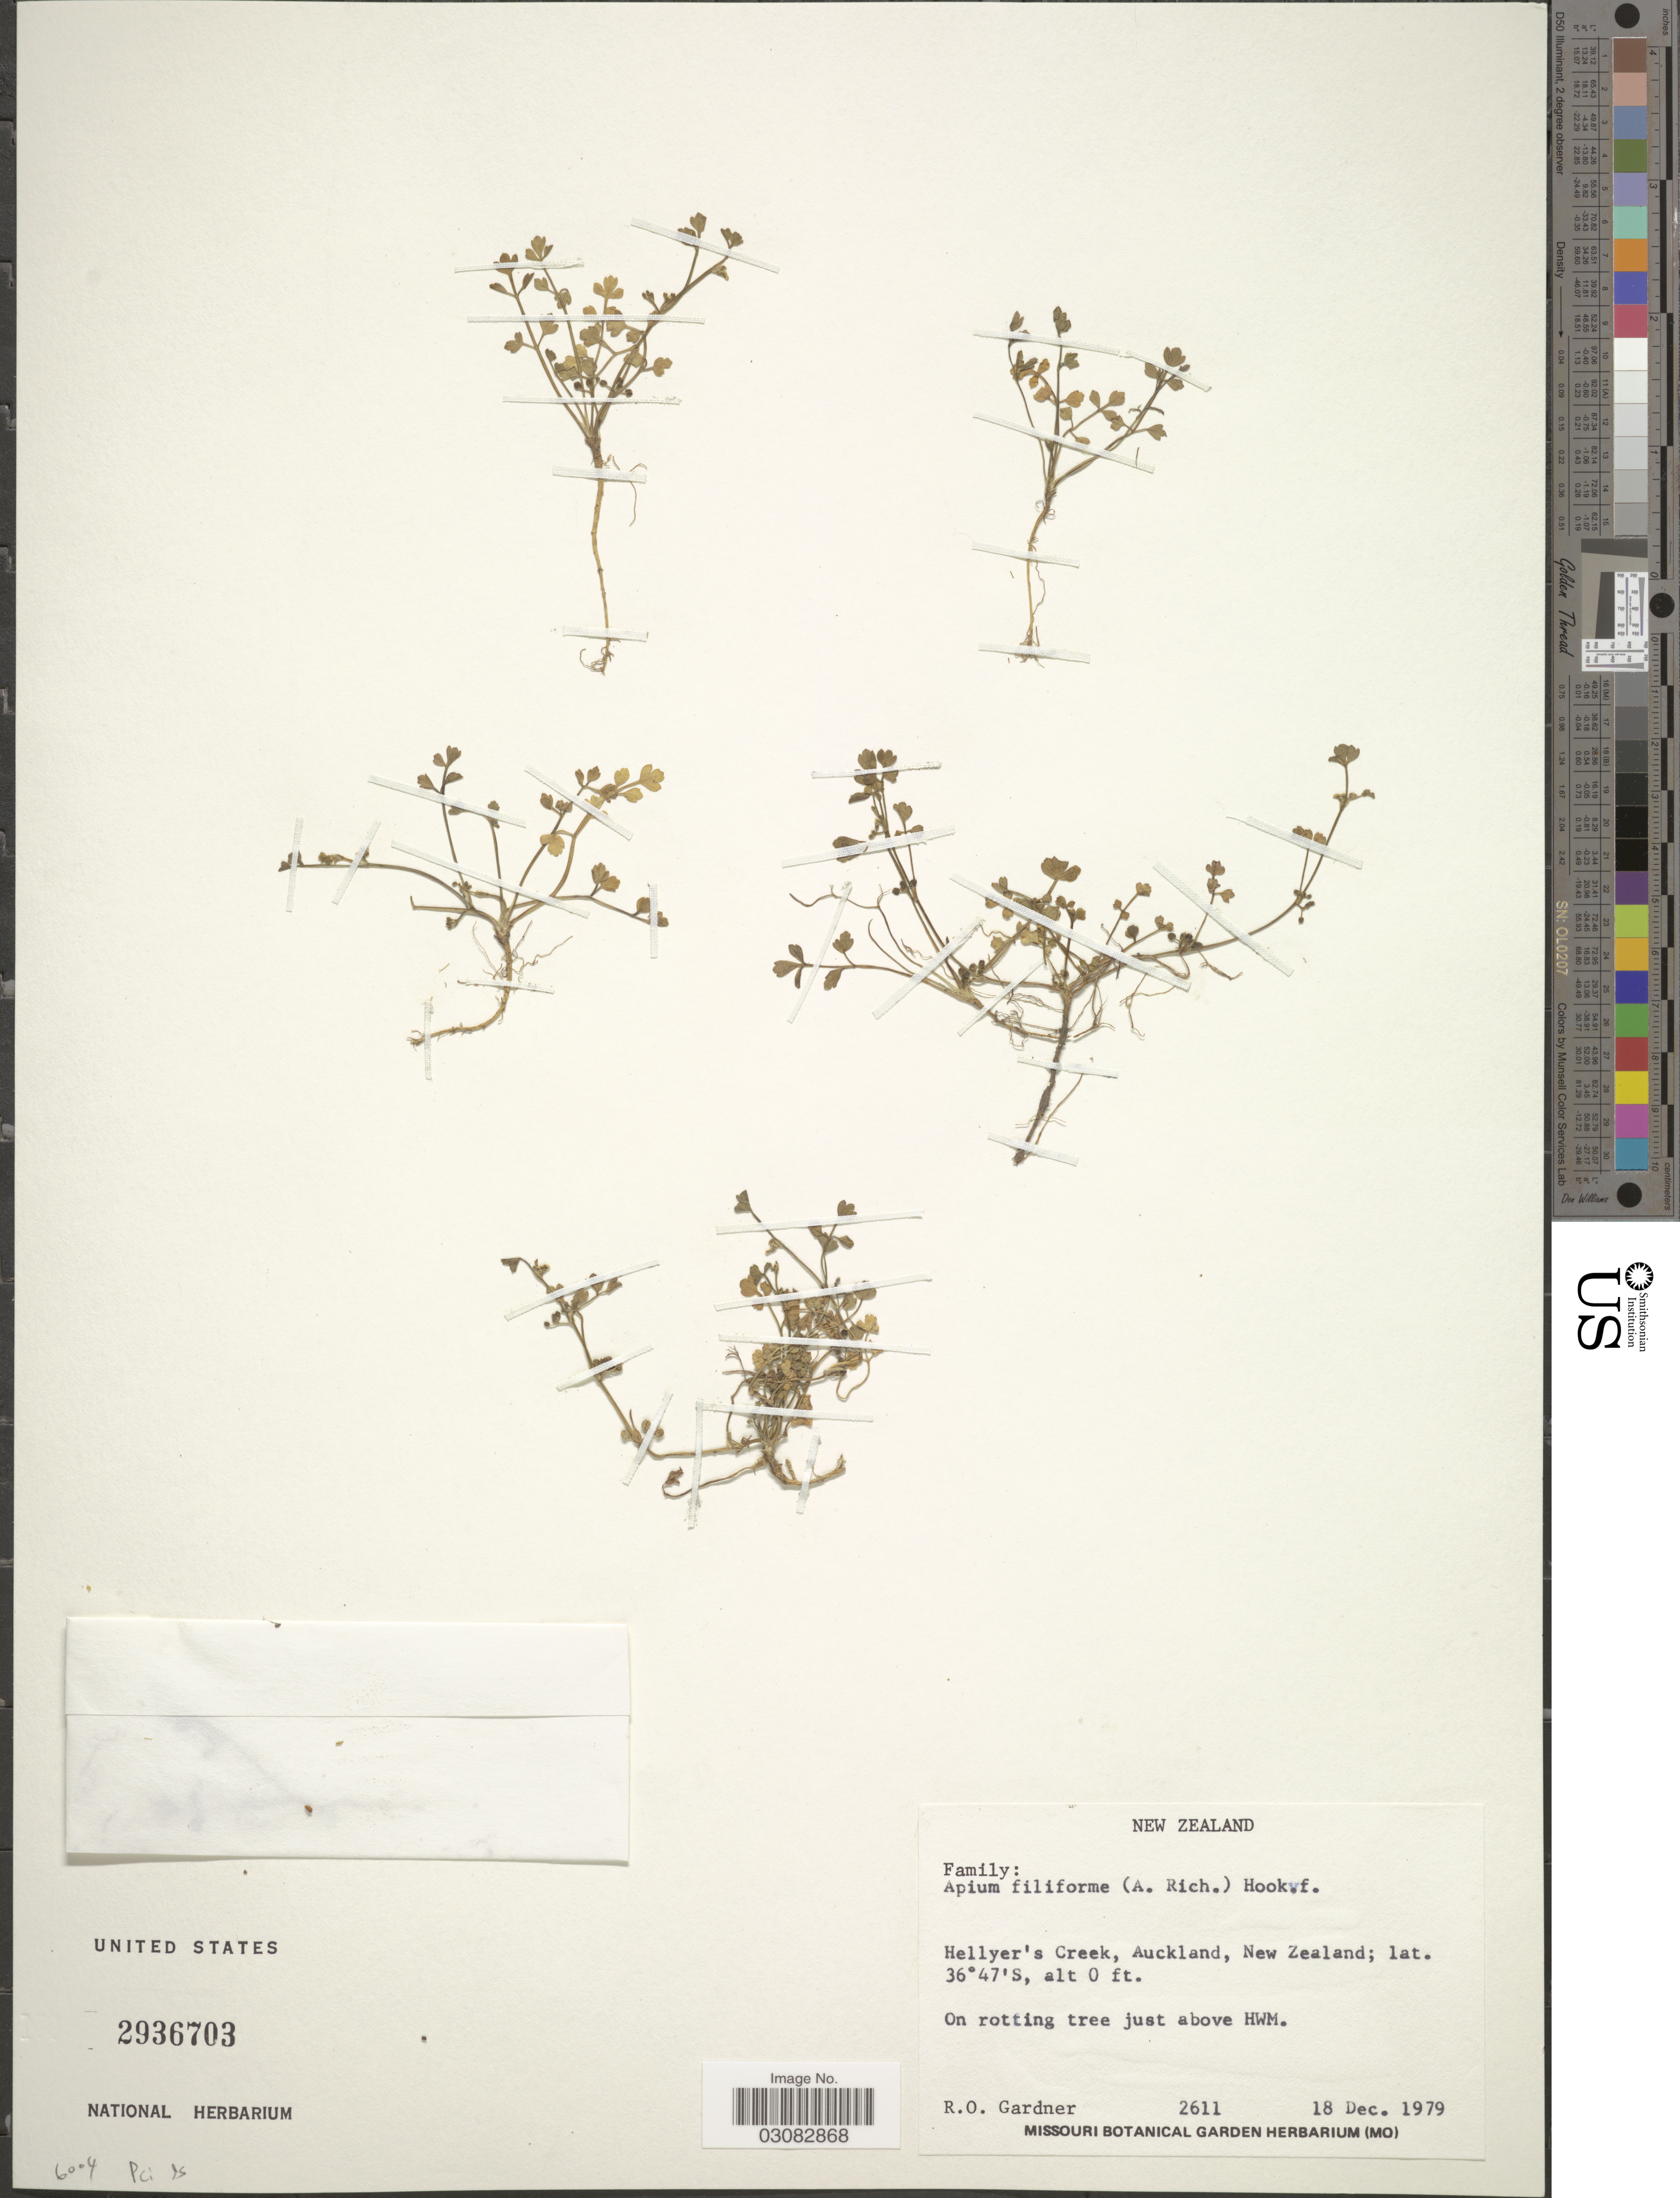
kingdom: Plantae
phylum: Tracheophyta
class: Magnoliopsida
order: Apiales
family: Apiaceae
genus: Apium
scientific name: Apium prostratum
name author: Labill. ex Vent.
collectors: R. O. Gardner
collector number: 2611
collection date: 1979-12-18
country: New Zealand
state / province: Auckland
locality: Hellyer's Creek, Auckland.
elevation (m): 0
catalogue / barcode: US 2936703